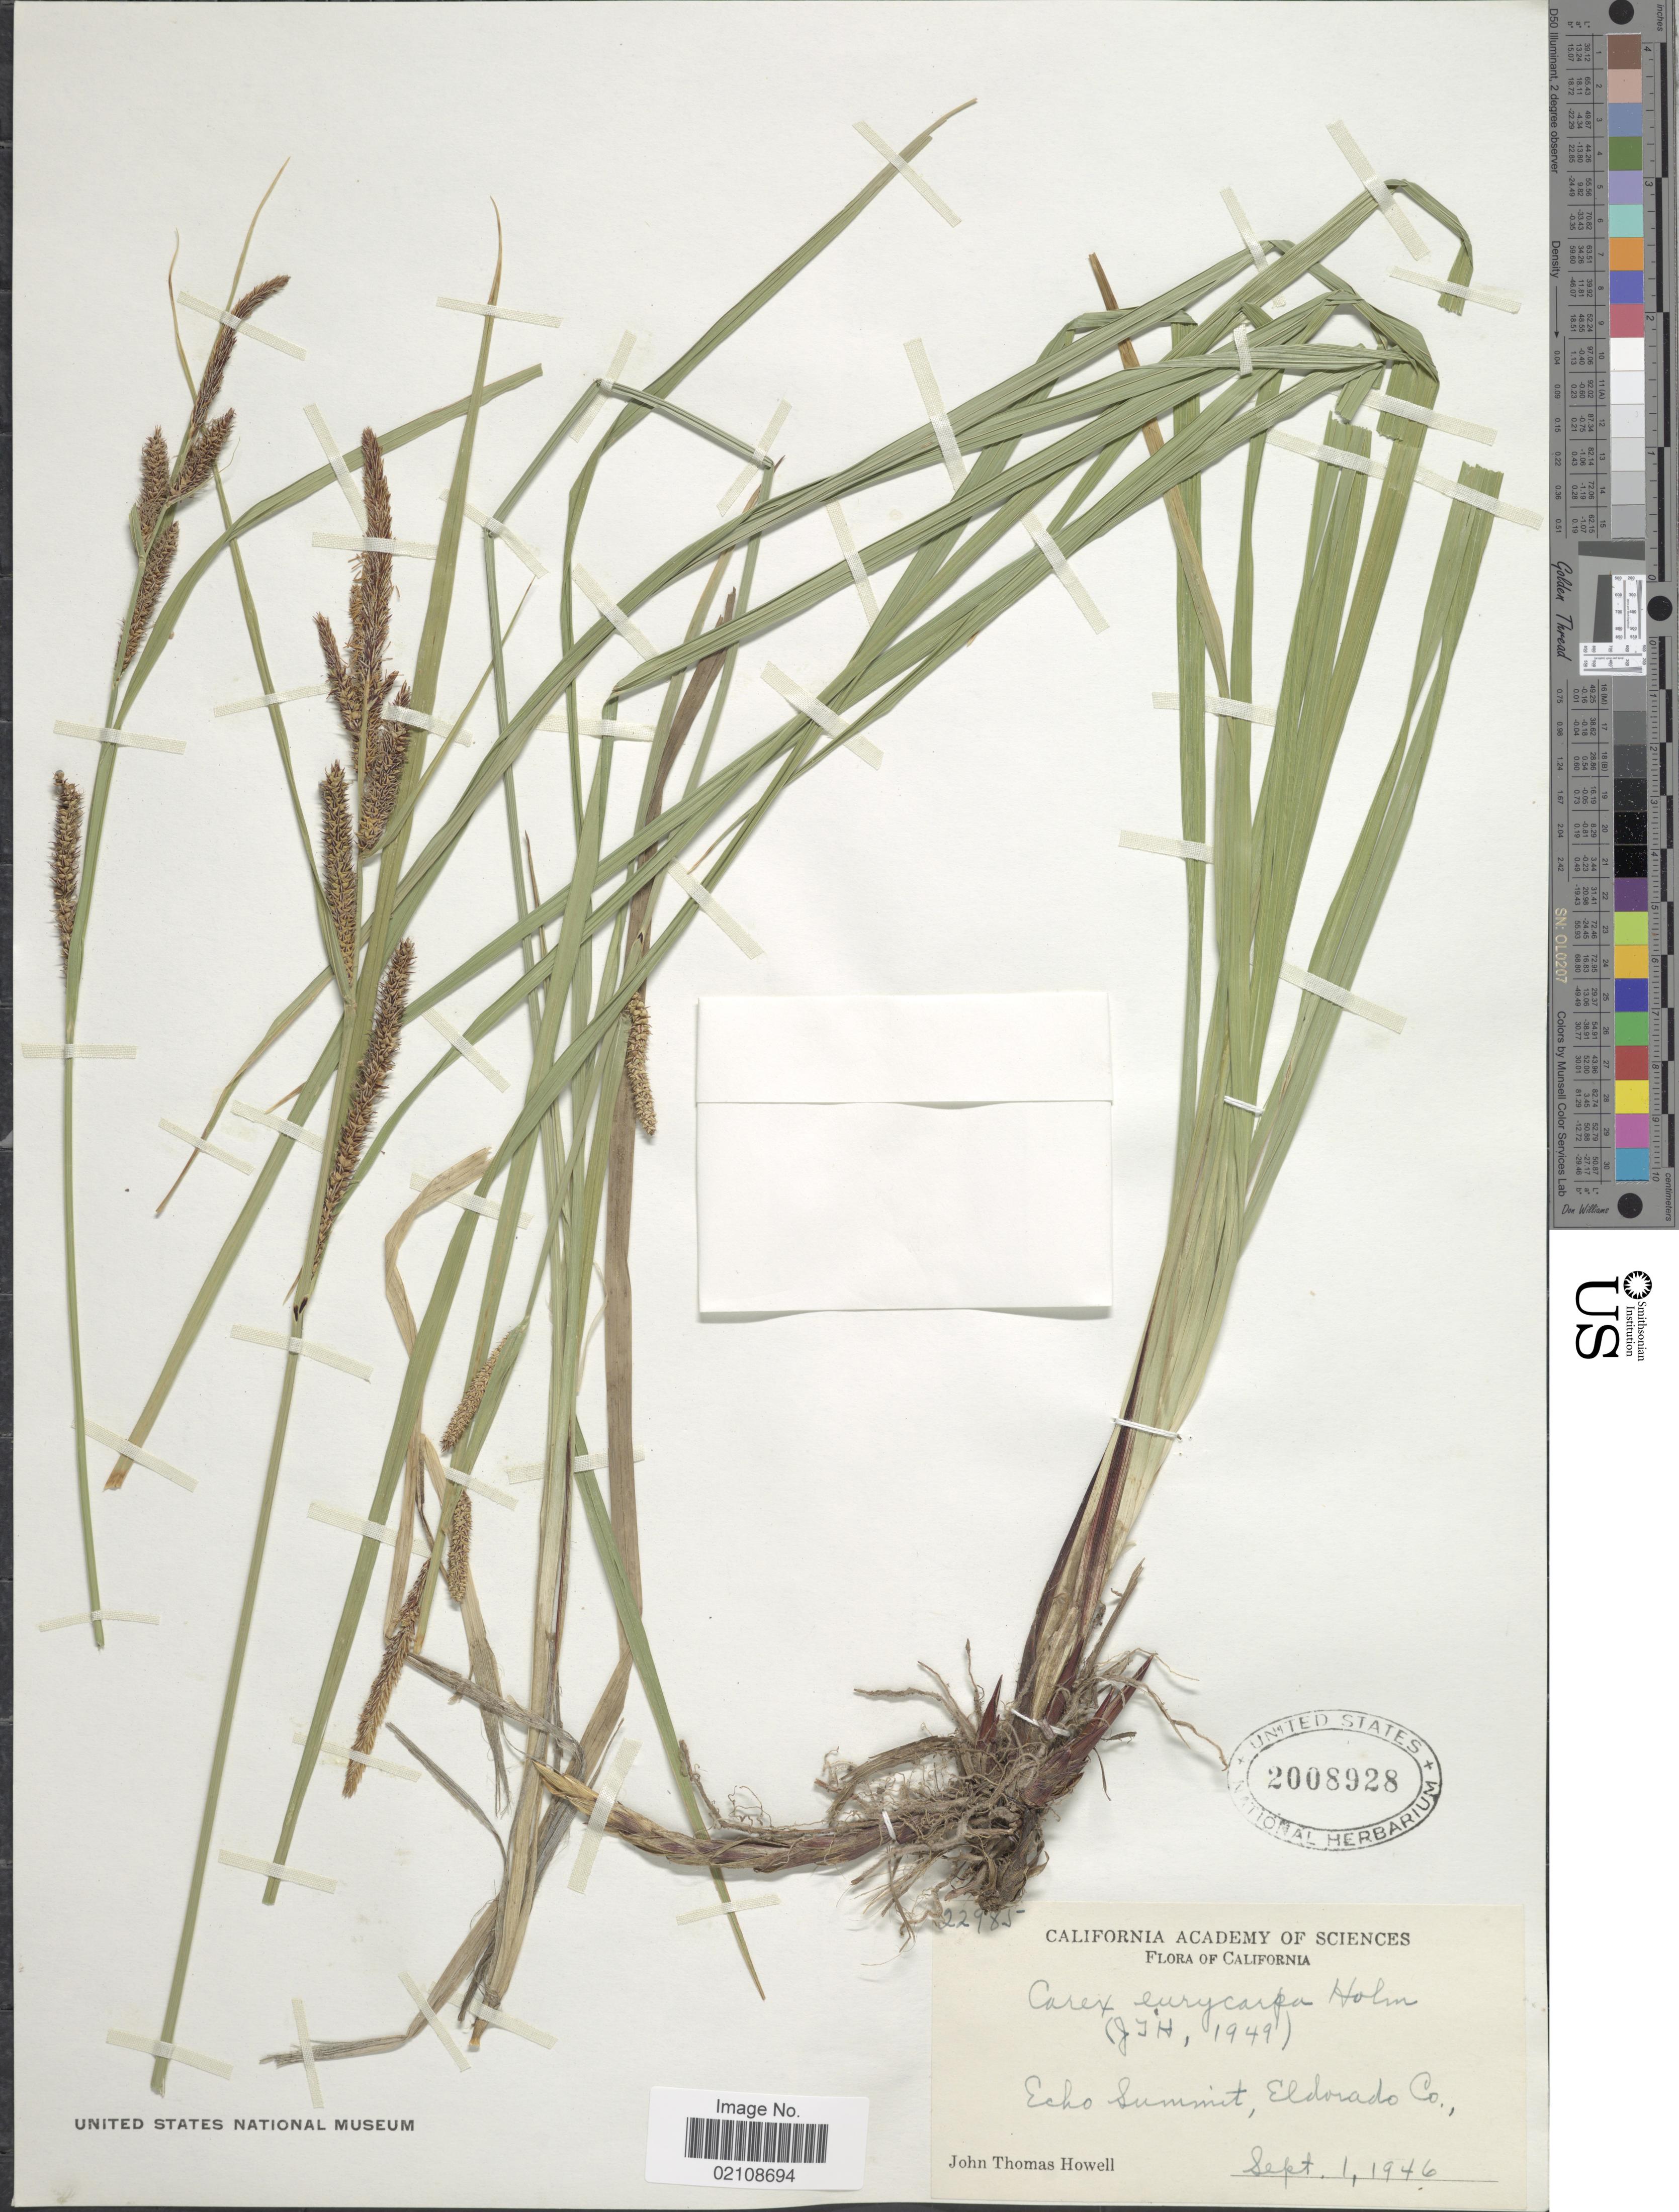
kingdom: Plantae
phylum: Tracheophyta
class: Liliopsida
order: Poales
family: Cyperaceae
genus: Carex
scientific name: Carex angustata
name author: Boott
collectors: J. T. Howell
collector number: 22985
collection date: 1946-09-01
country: United States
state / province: California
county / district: El Dorado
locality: Echo Summit, Eldorado Co.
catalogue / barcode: US 2008928